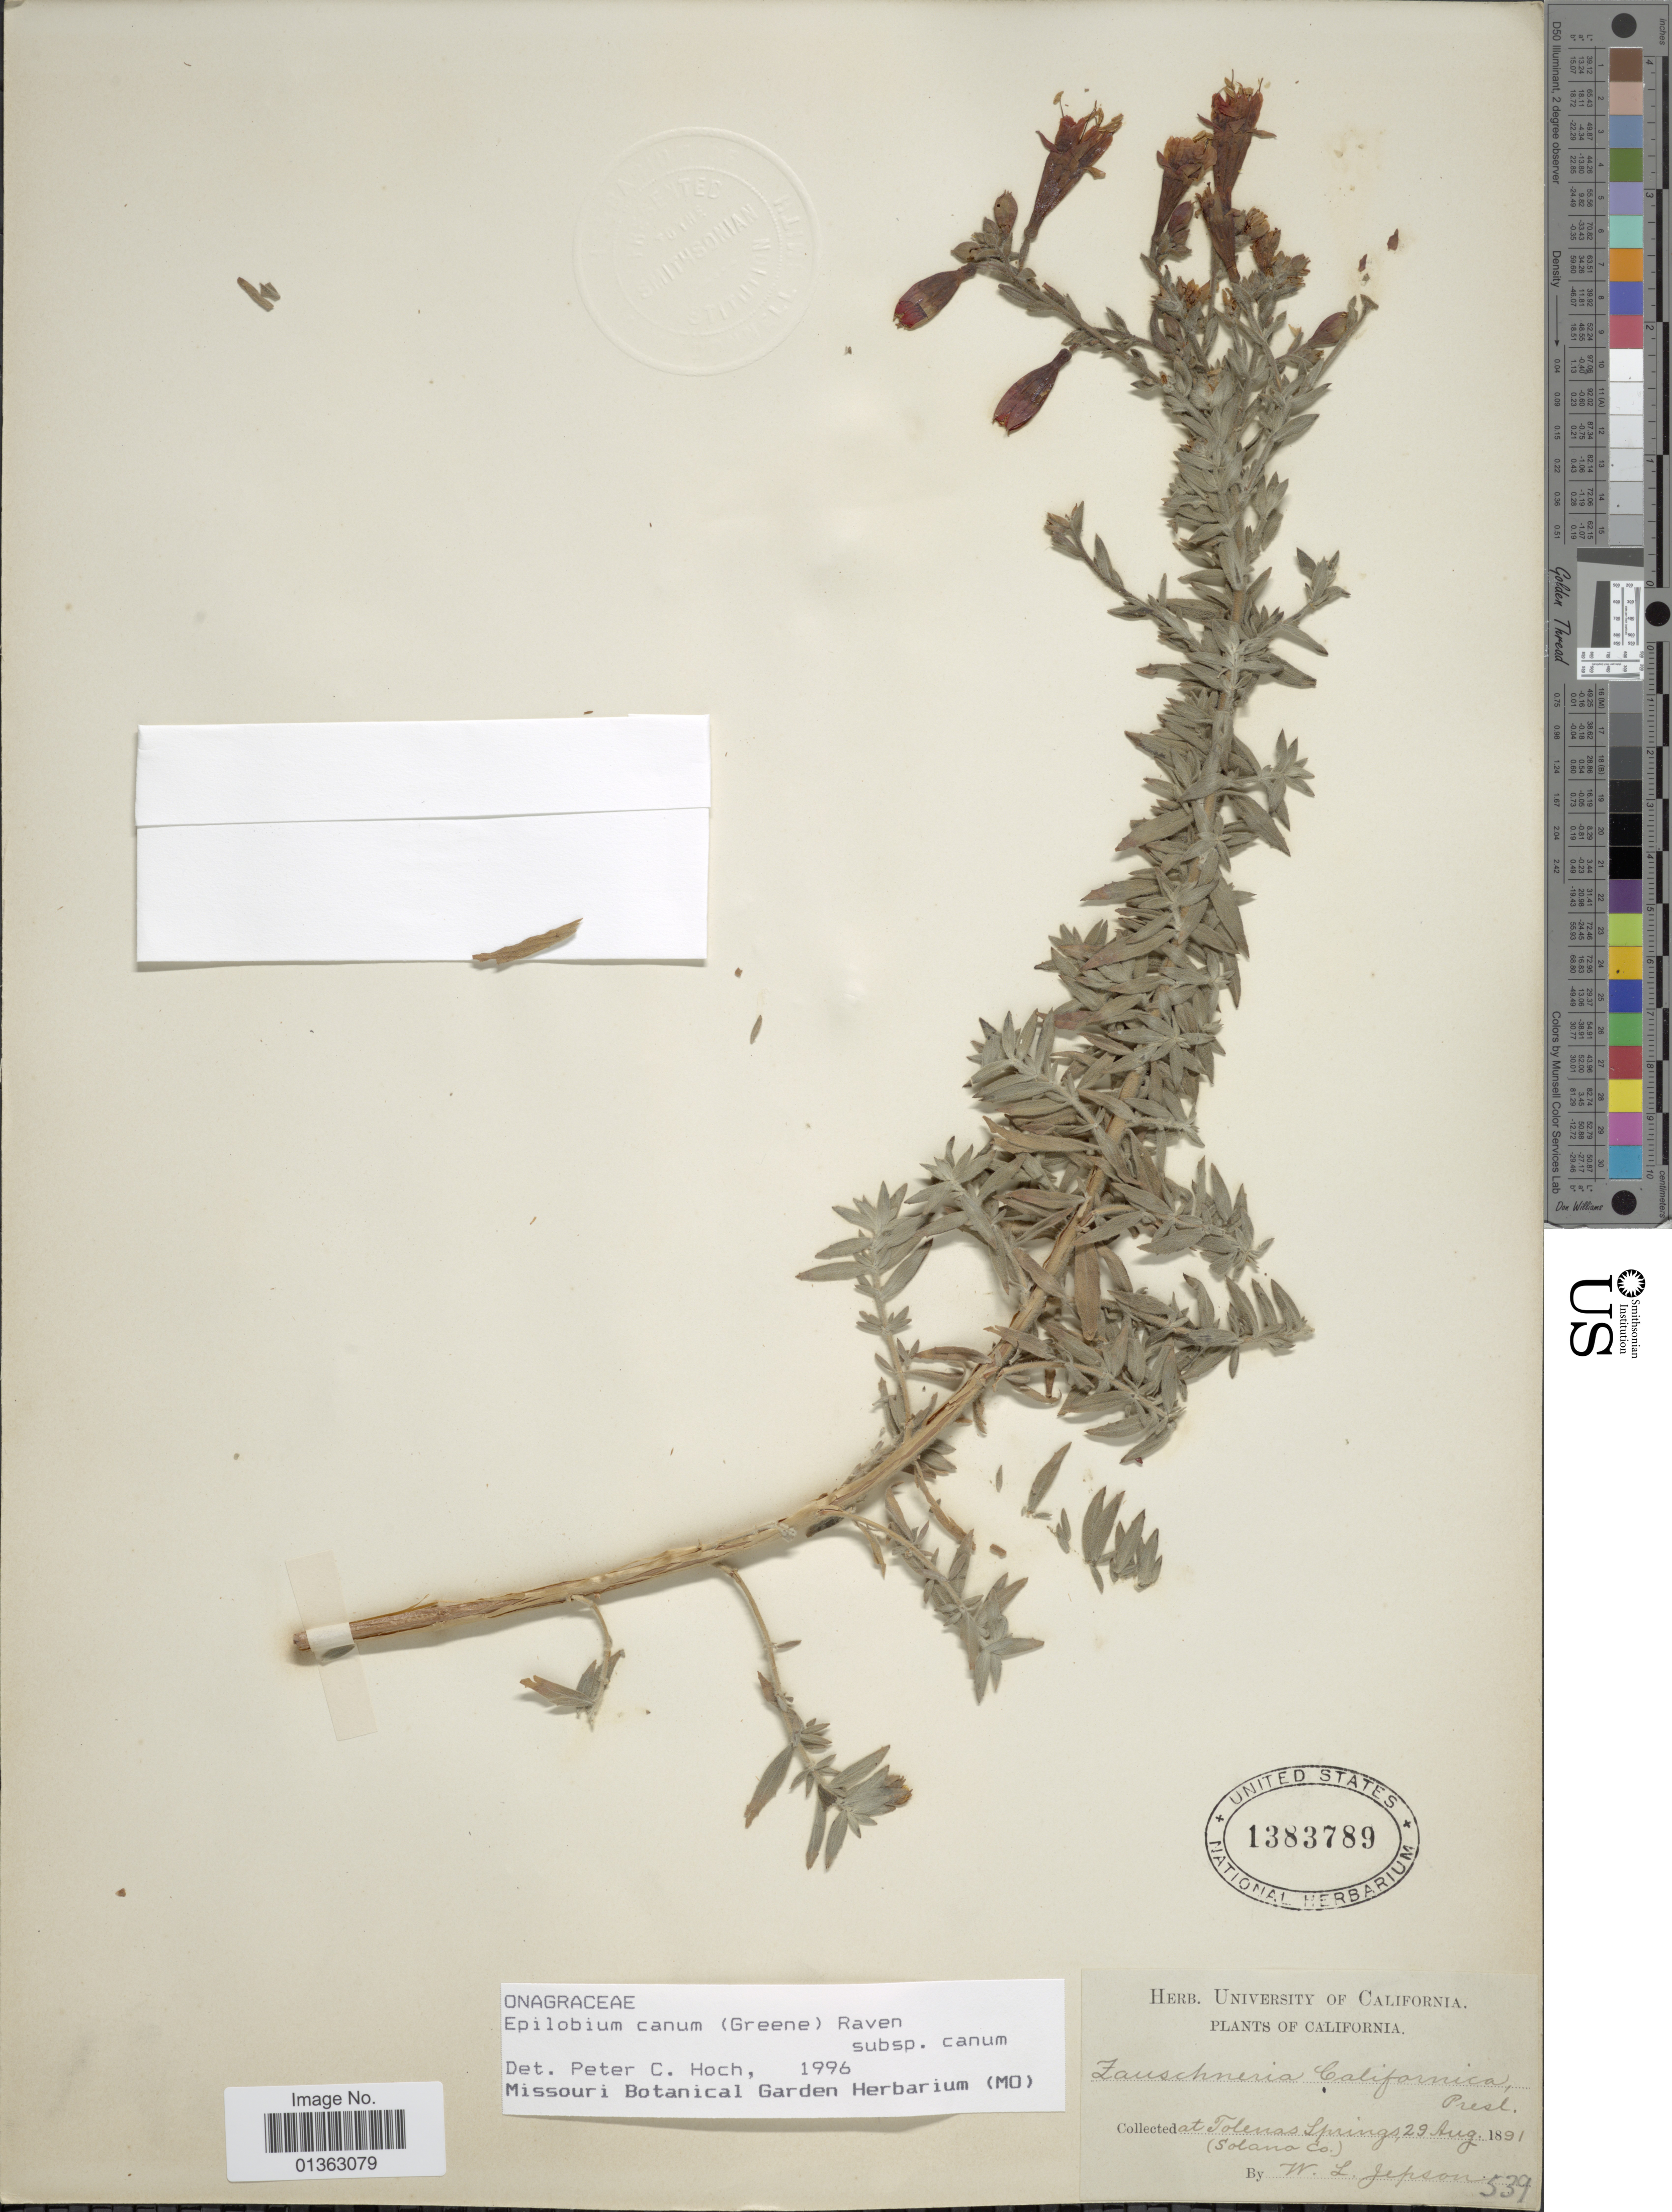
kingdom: Plantae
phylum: Tracheophyta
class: Magnoliopsida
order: Myrtales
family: Onagraceae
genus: Epilobium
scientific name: Epilobium canum subsp. canum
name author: (Greene) P.H. Raven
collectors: W. L. Jepson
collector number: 539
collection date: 1891-08-29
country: United States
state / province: California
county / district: Solano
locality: At Tolenas Springs (Solano Co.).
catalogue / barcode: US 1383789